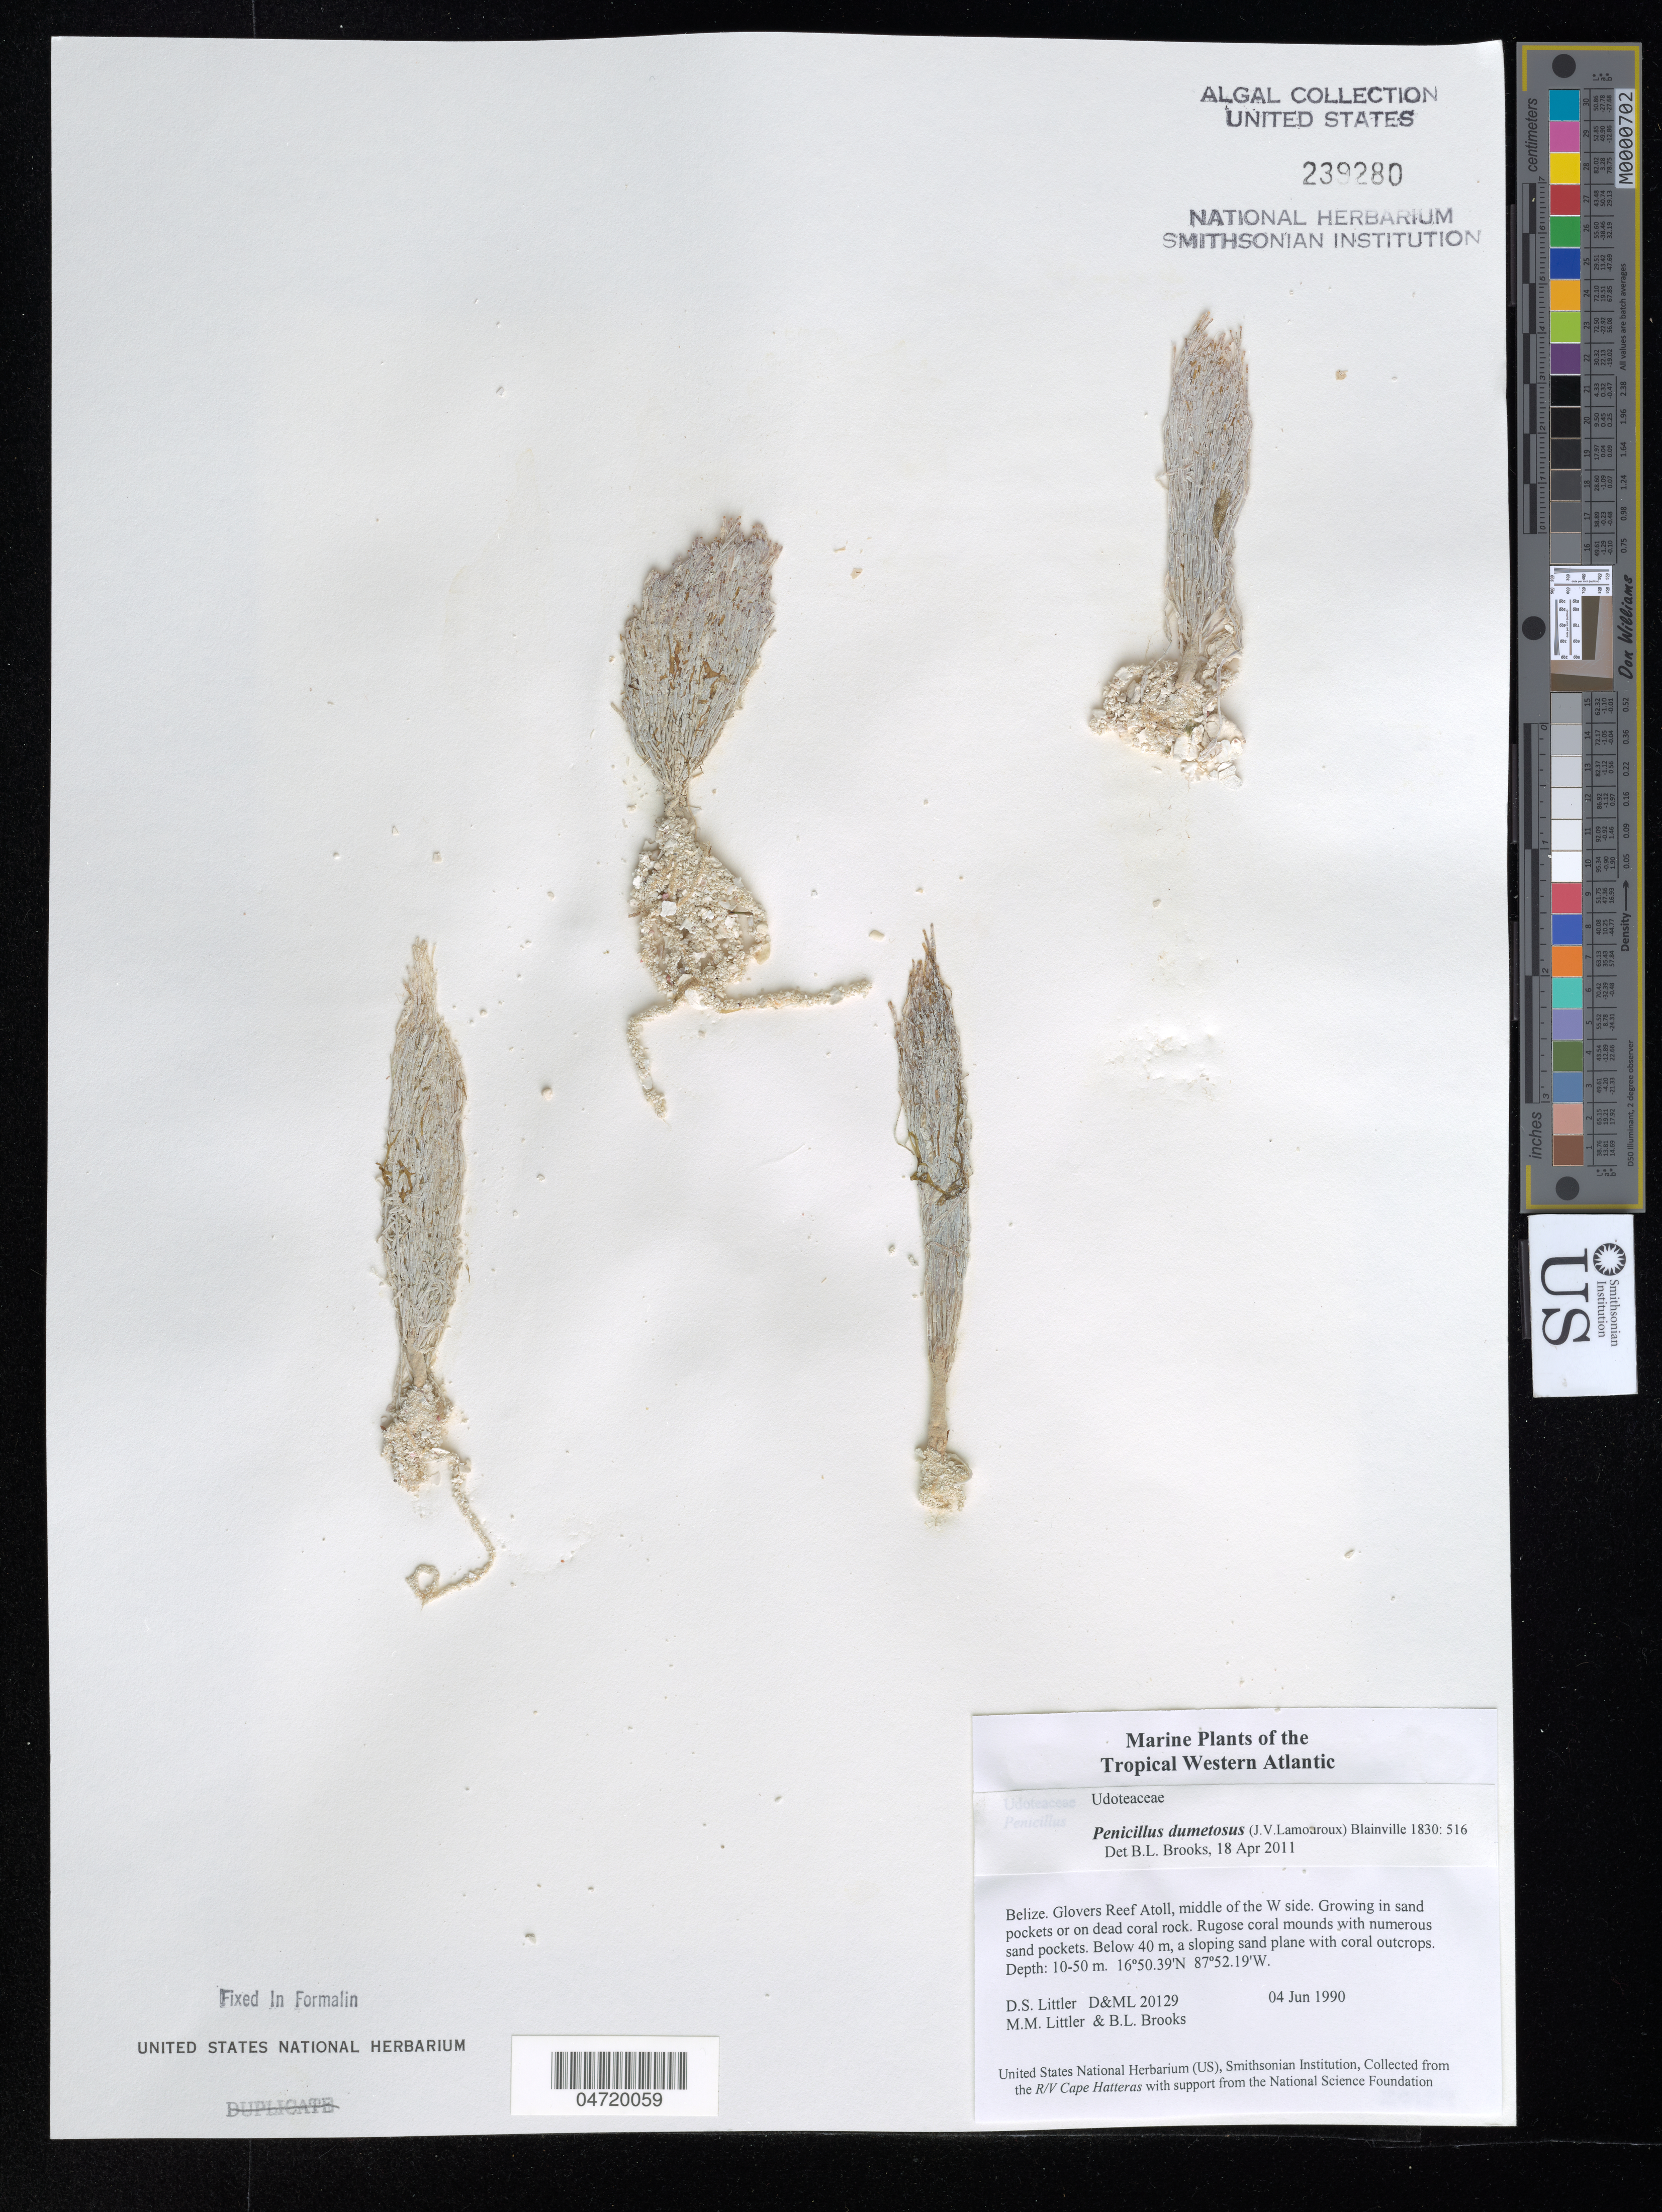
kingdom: Plantae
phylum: Chlorophyta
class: Ulvophyceae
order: Bryopsidales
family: Udoteaceae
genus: Penicillus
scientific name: Penicillus dumetosus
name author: (J.V.Lamouroux) Blainville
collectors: D. S. Littler, M. M. Littler & B. Brooks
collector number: D&ML20129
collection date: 1990-06-04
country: Belize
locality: The Tropical Western Atlantic. Glovers Reef Atoll, middle of the W side.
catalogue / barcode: US 239280